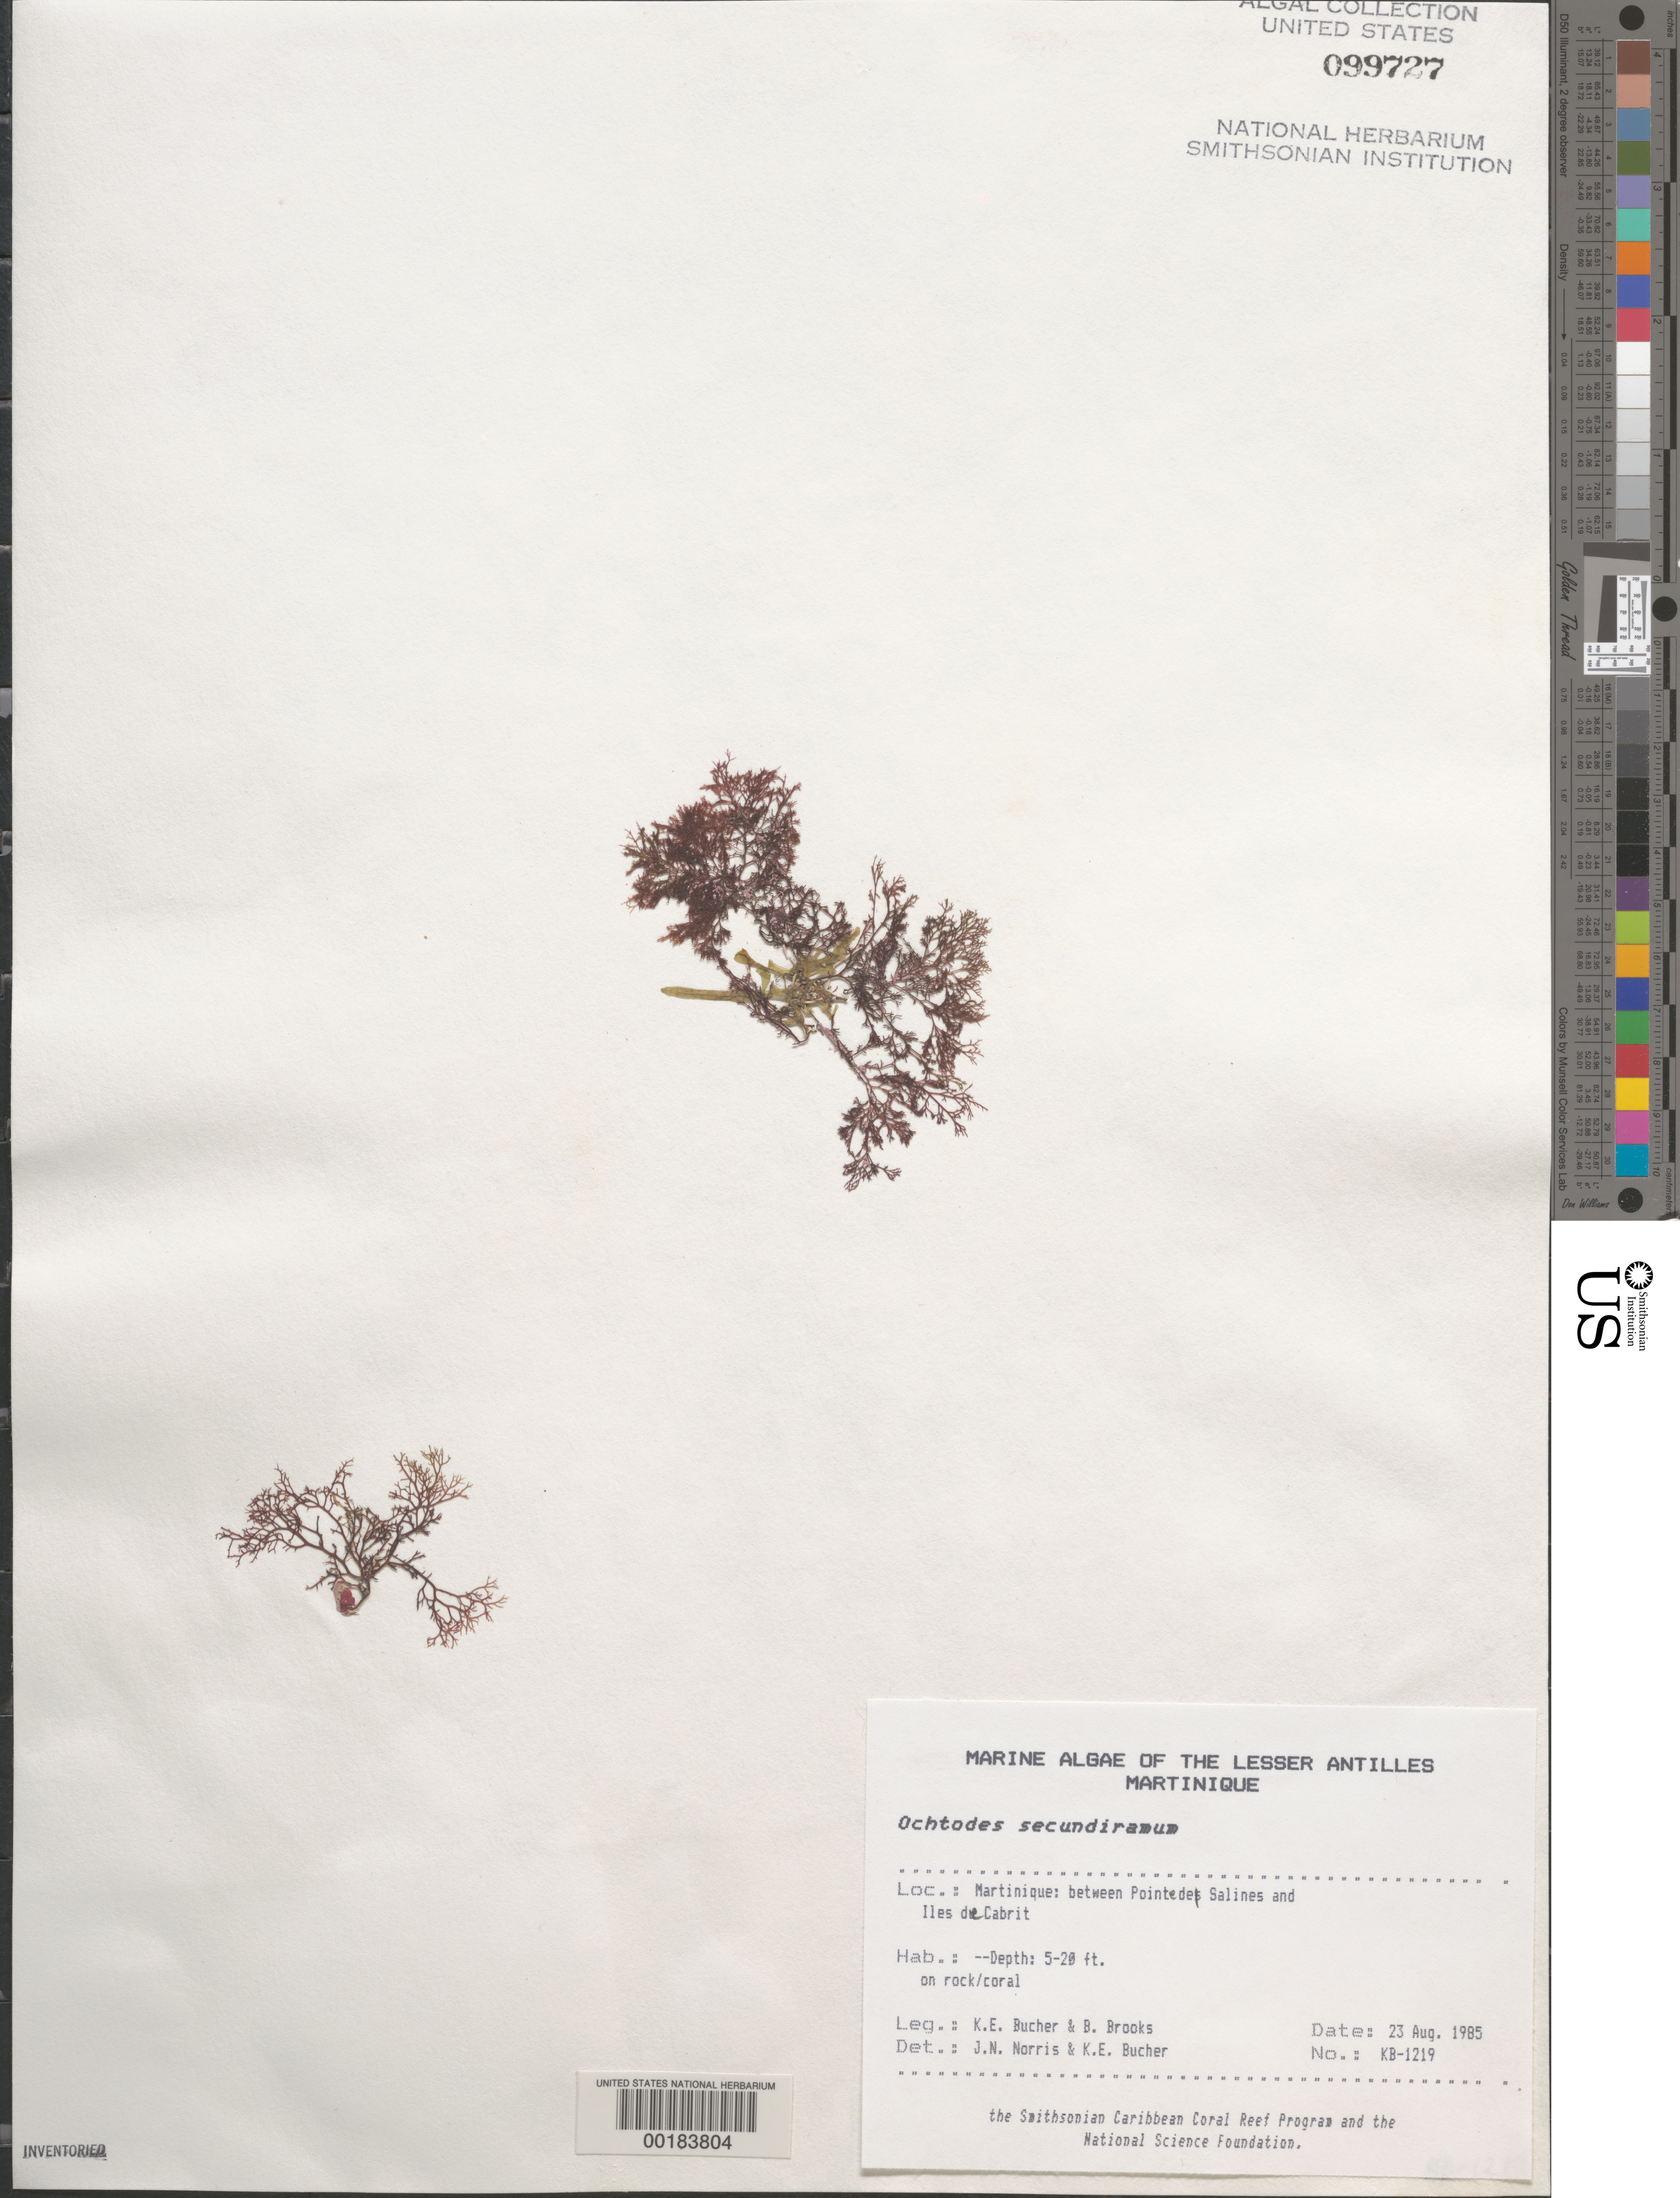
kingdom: Plantae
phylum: Rhodophyta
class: Florideophyceae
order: Gigartinales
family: Rhizophyllidaceae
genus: Ochtodes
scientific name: Ochtodes secundiramea, ined.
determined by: Norris, J. N.; Bucher, K. E.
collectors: K. E. Bucher & B. Brooks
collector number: Kb-1219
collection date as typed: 23 Aug 1985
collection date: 1985-08-23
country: Martinique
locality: Between Pointe de Salines and Iles de Cabrit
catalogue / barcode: US 99727